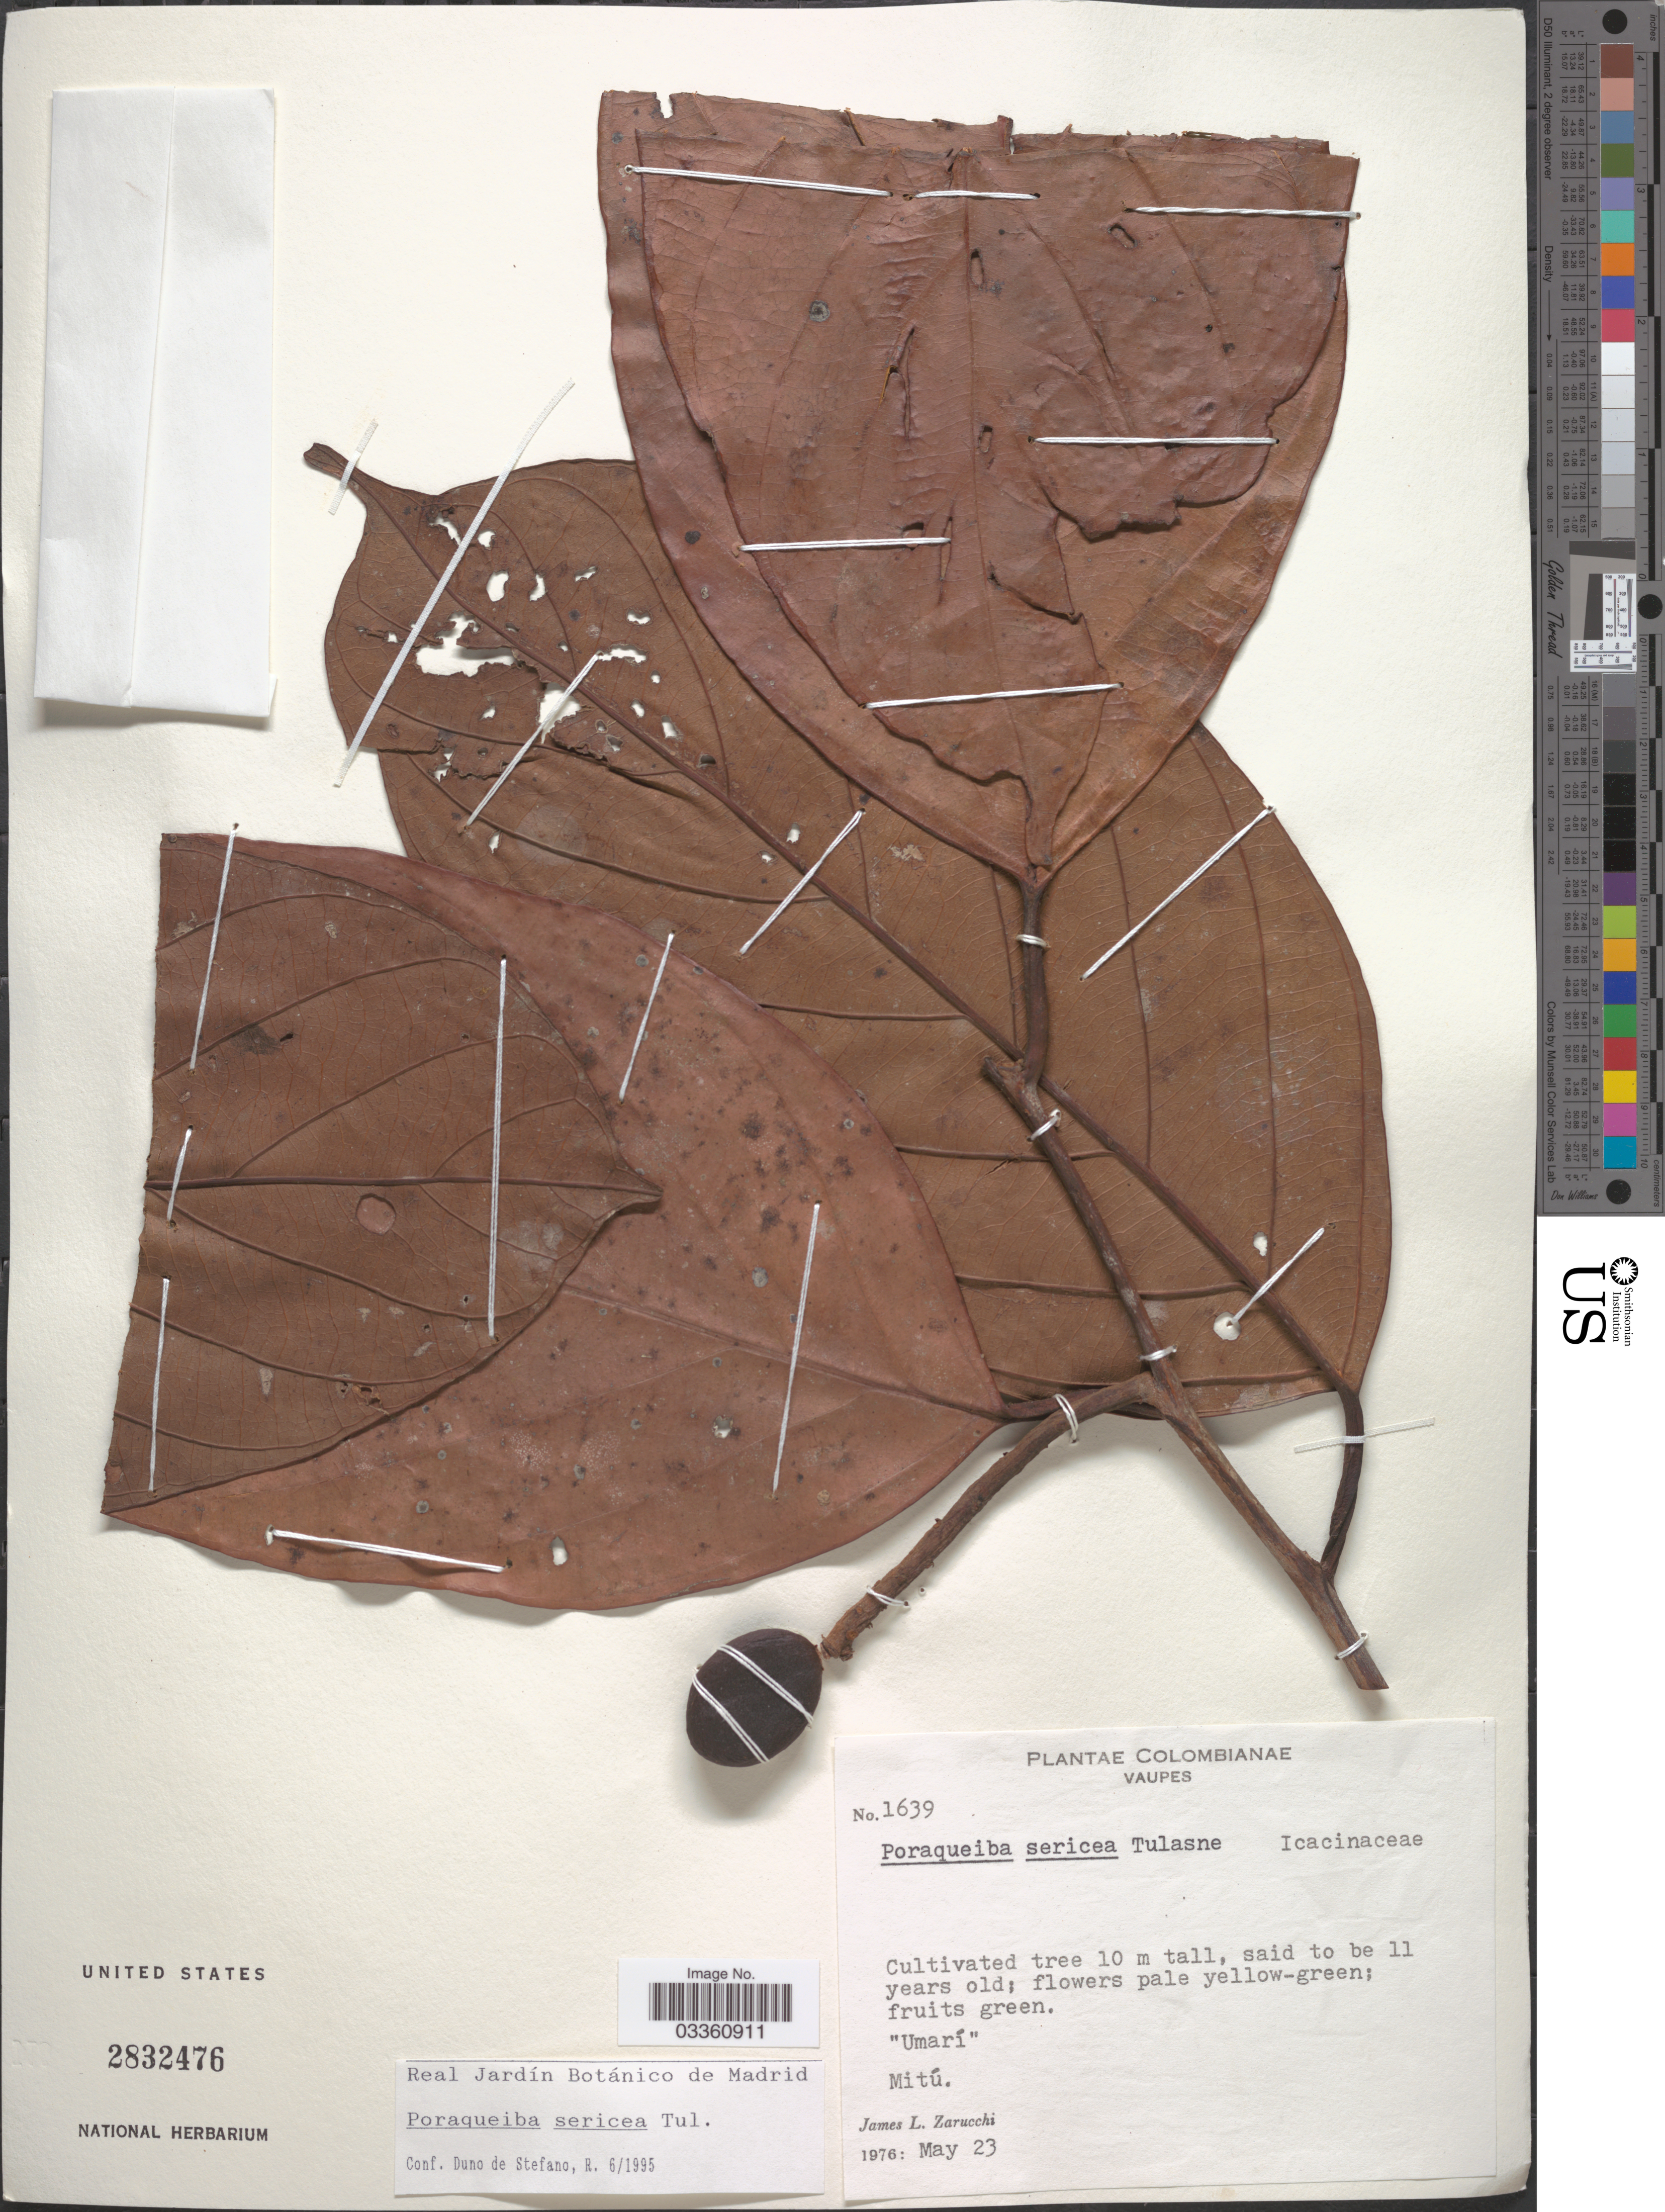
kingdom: Plantae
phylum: Tracheophyta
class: Magnoliopsida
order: Metteniusales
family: Metteniusaceae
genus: Poraqueiba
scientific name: Poraqueiba sericea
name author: Tul.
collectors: J. L. Zarucchi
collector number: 1639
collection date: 1976-05-23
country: Colombia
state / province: Vaupés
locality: Mitú.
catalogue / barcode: US 2832476